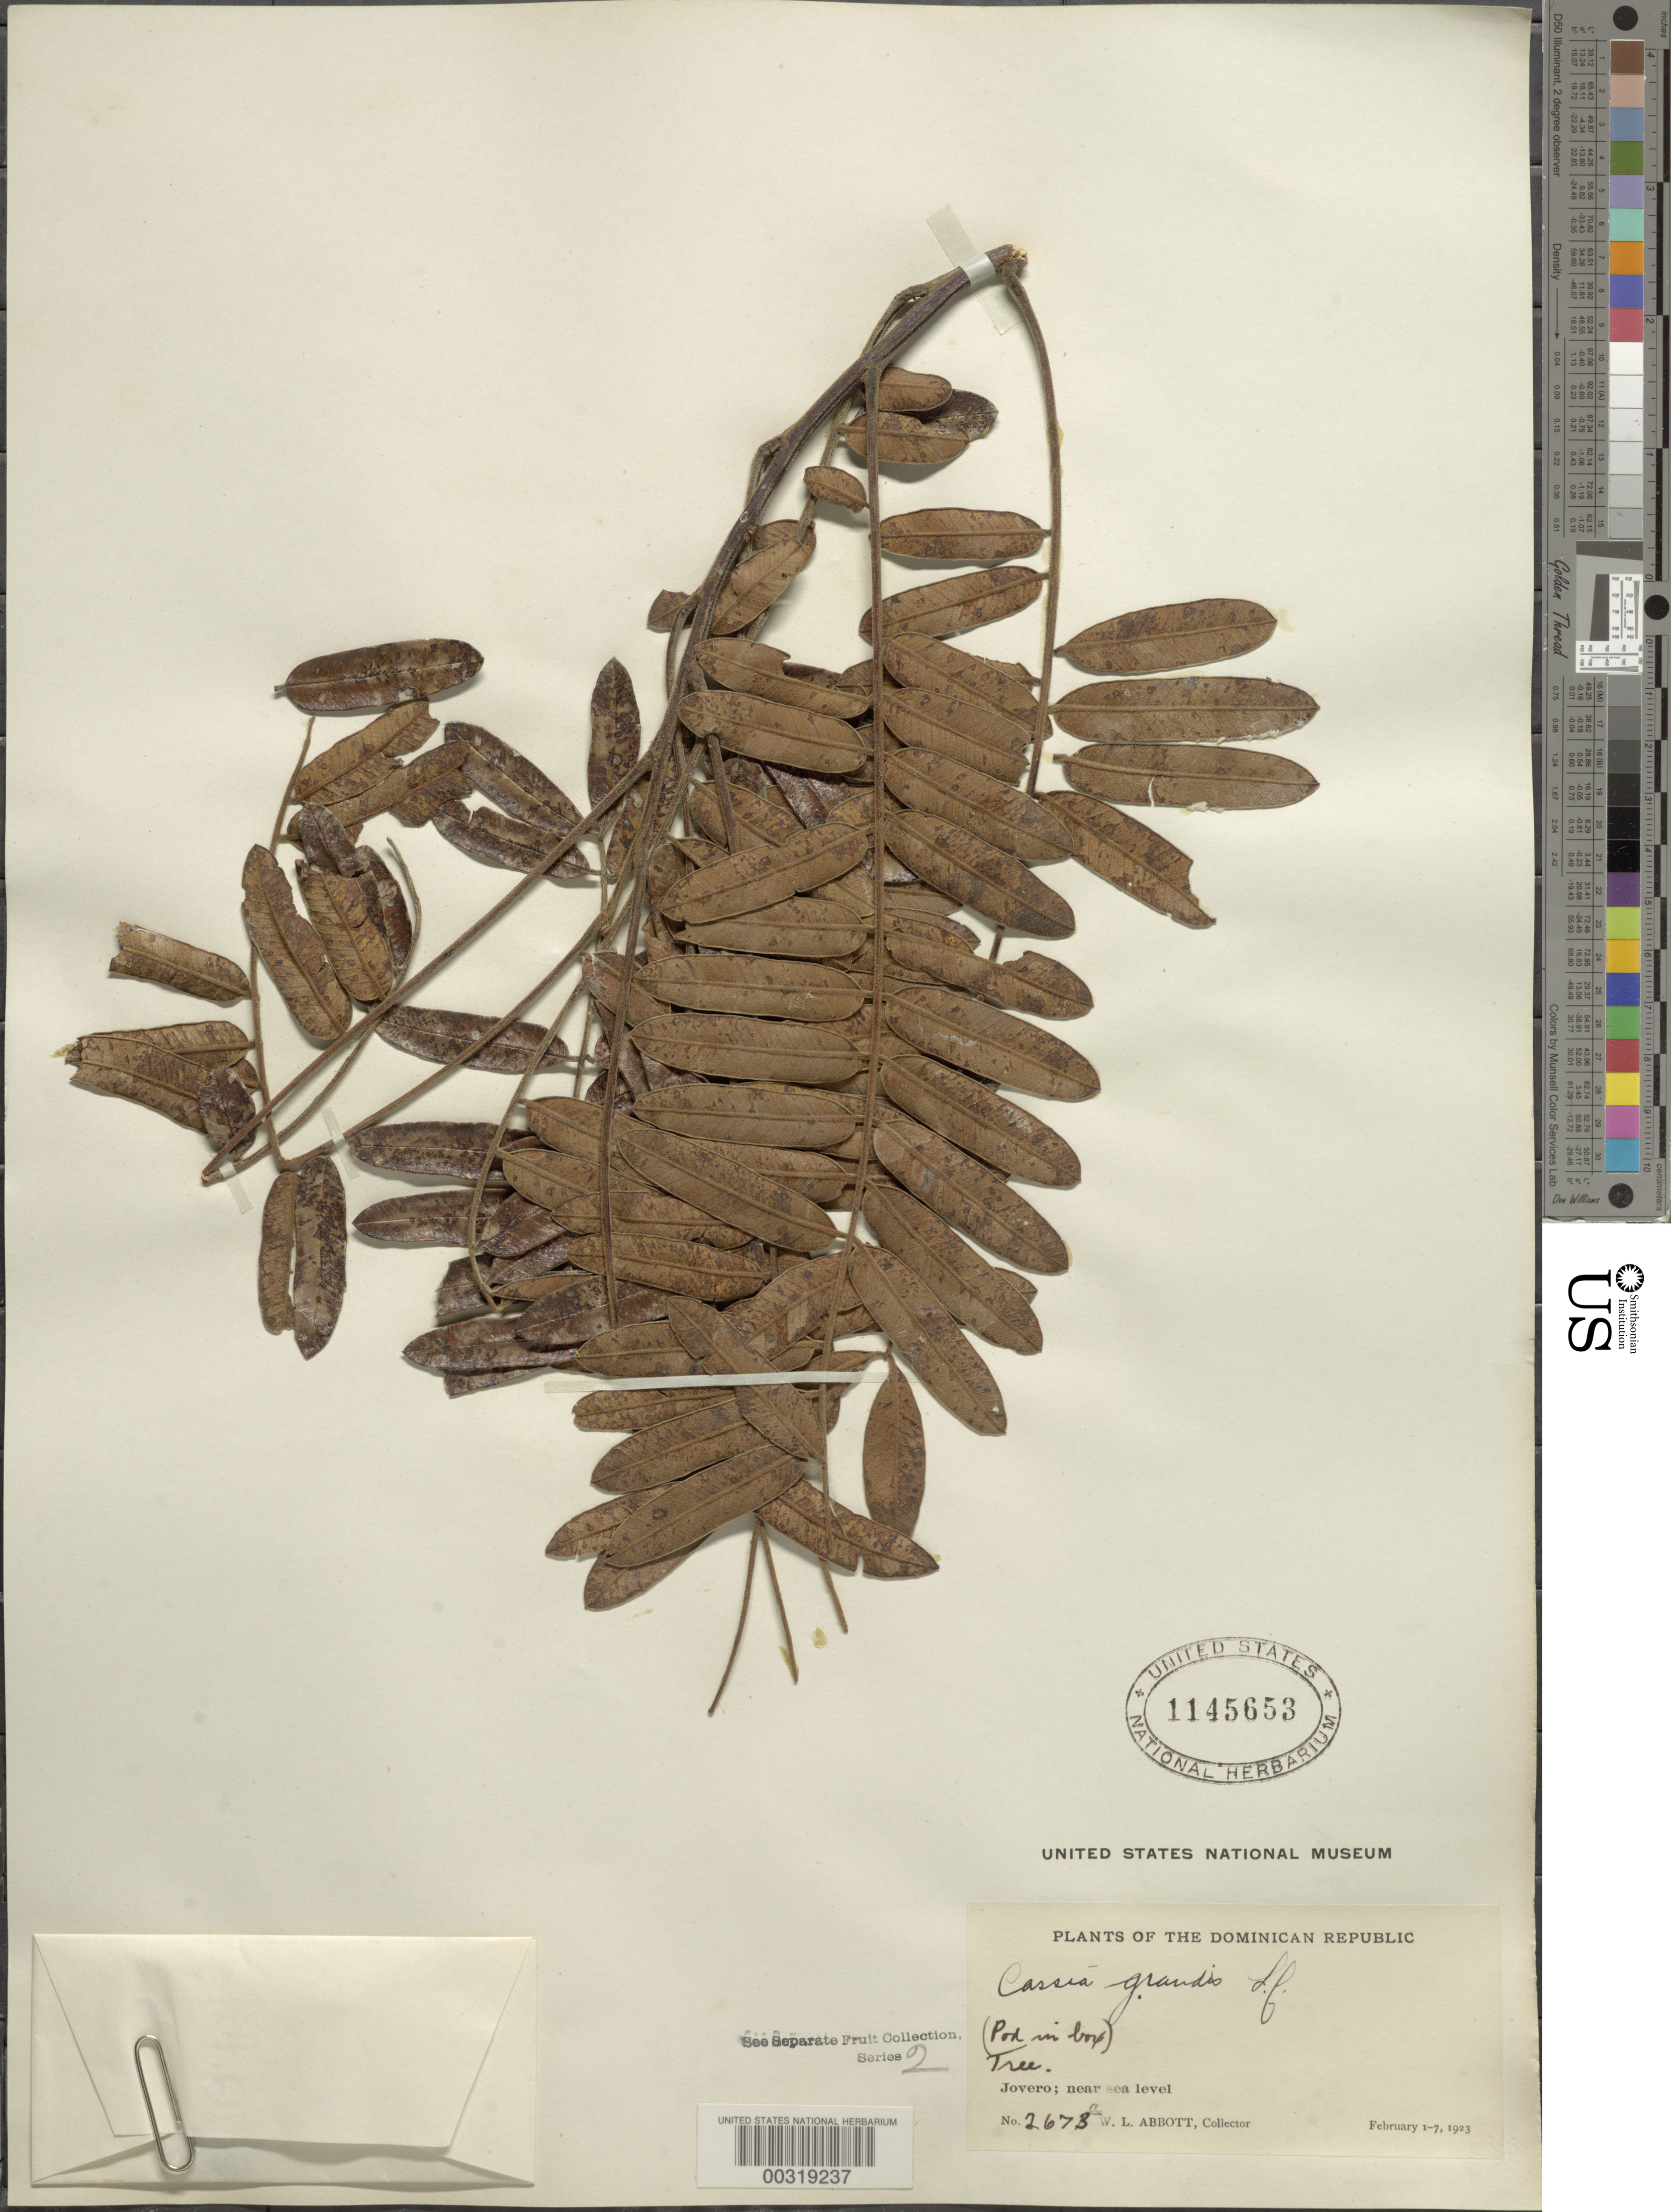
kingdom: Plantae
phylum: Tracheophyta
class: Magnoliopsida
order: Fabales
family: Fabaceae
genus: Cassia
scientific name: Cassia grandis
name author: L. f.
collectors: W. L. Abbott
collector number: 2678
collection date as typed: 01 Feb 1923 to 02 Feb 1923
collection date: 1923-02-01/1923-02-07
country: Dominican Republic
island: Hispaniola Island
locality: Jovero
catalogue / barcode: US 1145653